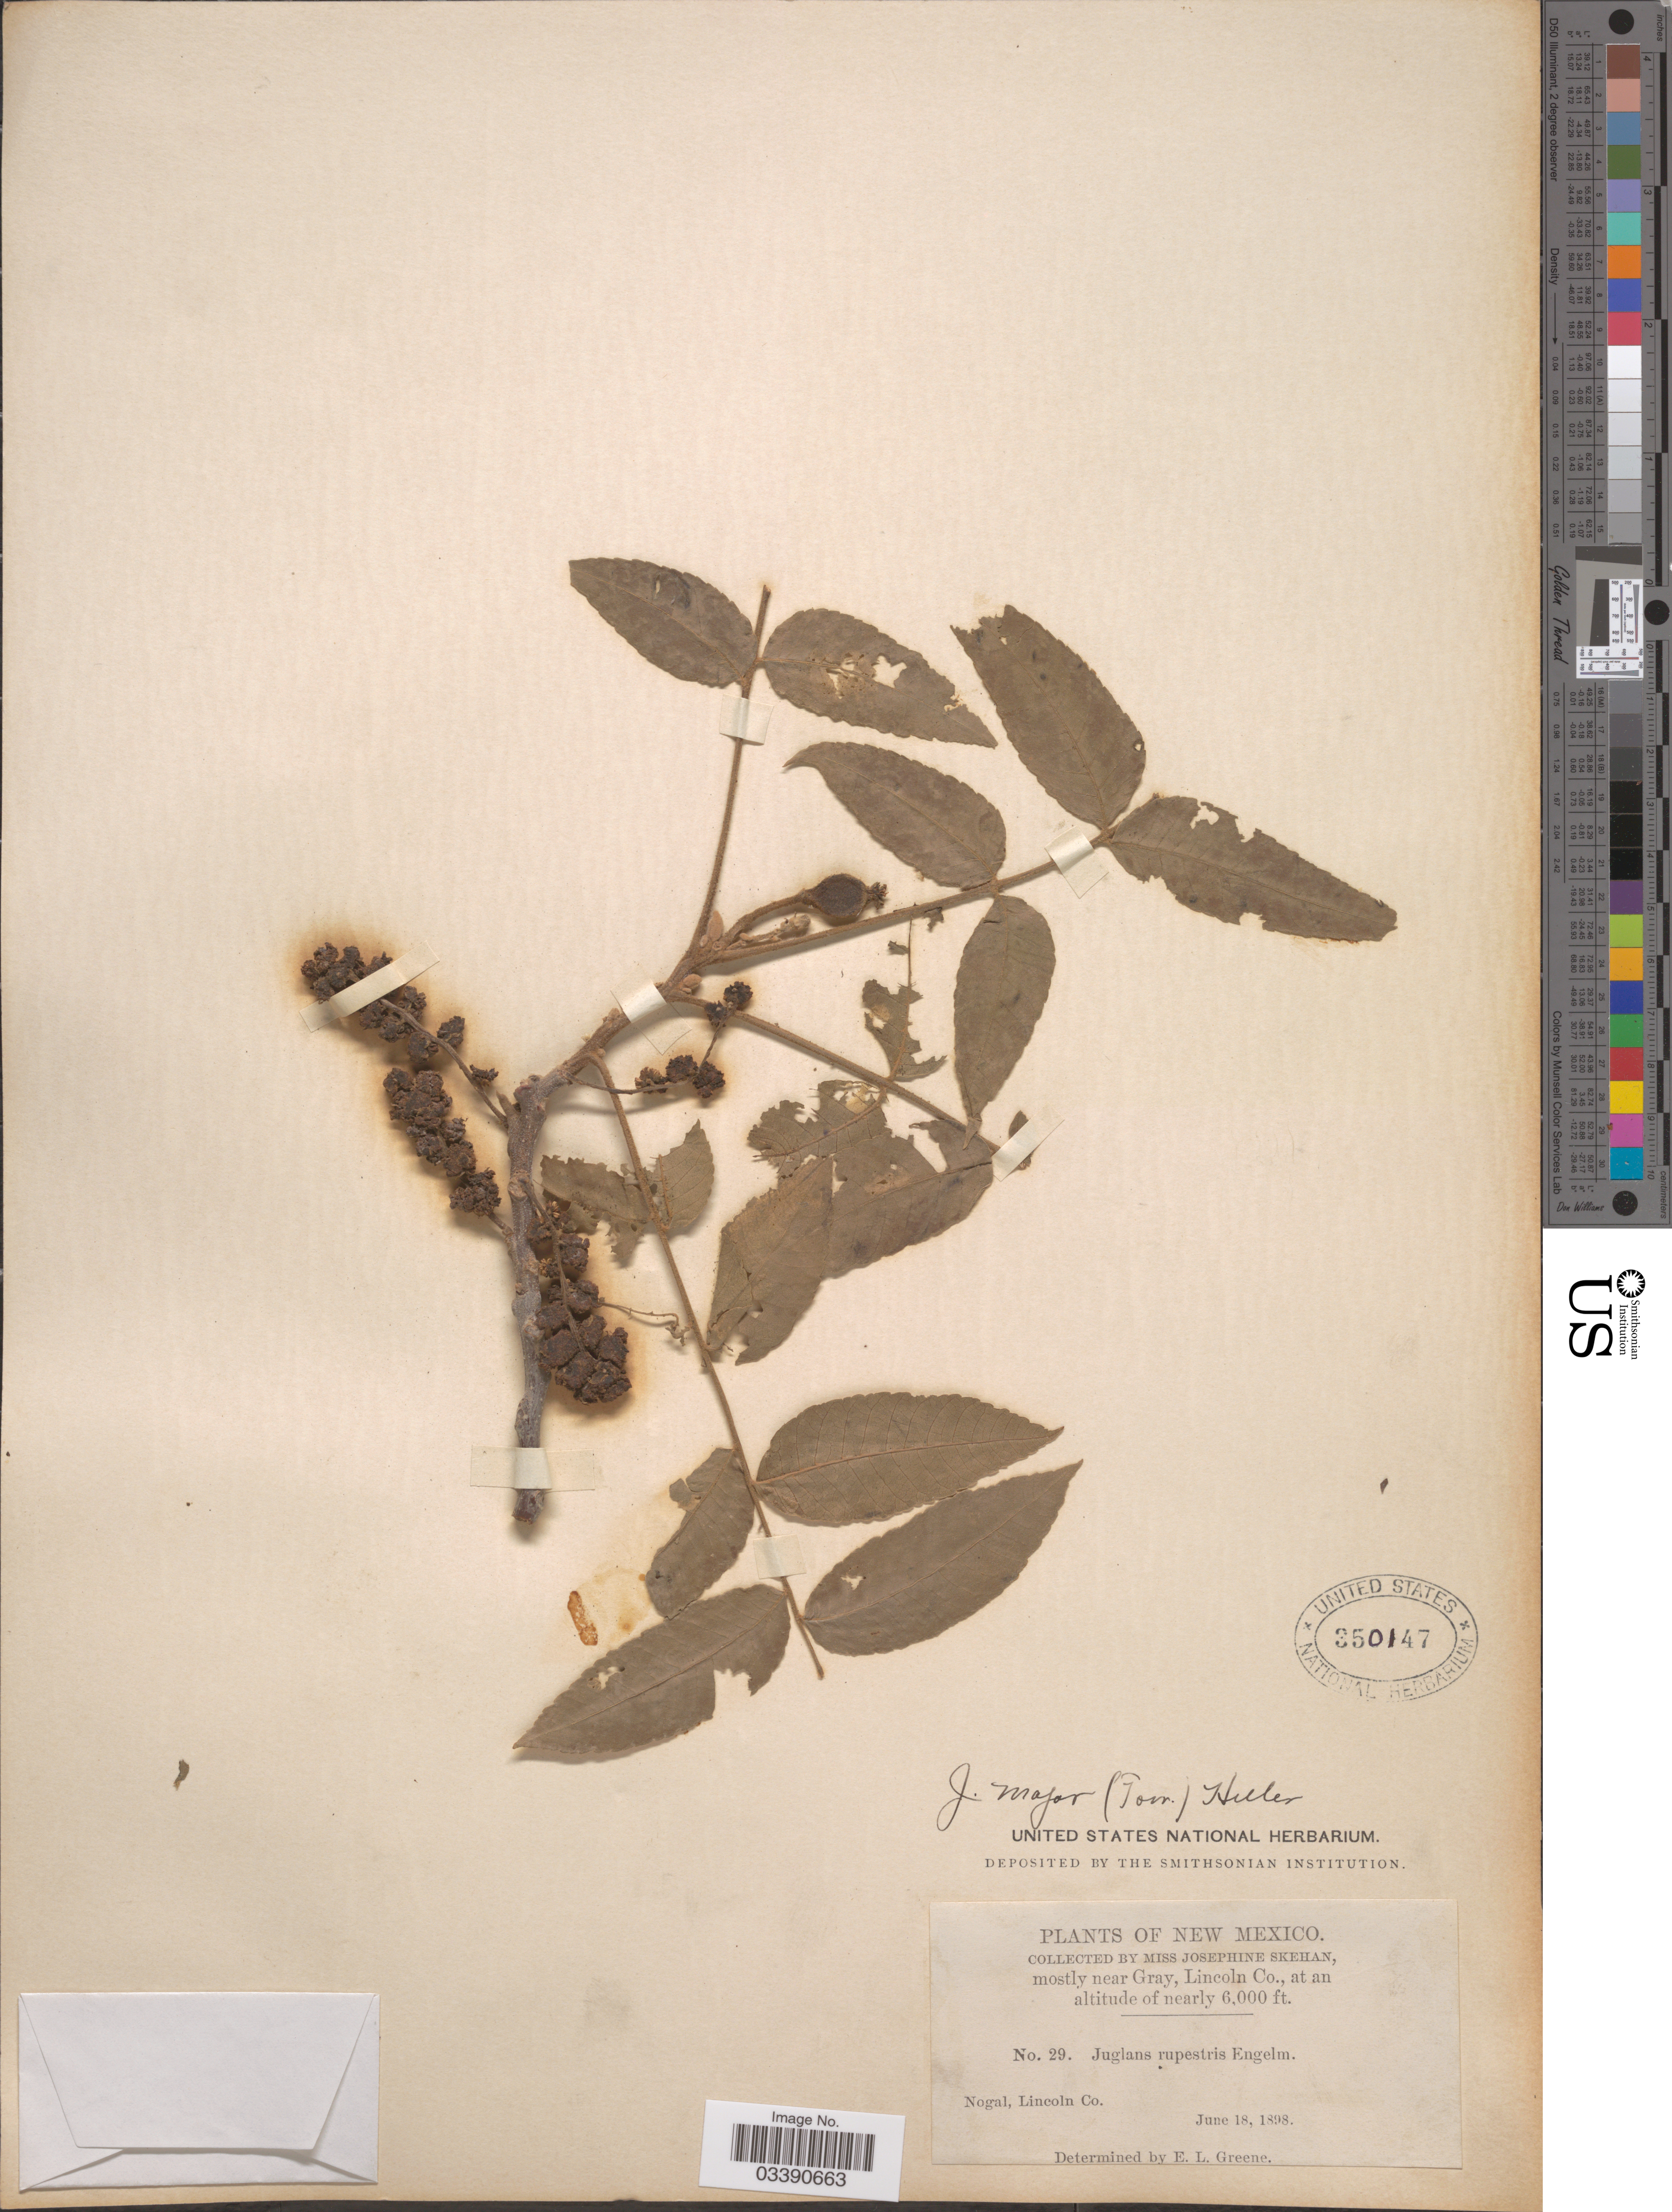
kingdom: Plantae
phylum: Tracheophyta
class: Magnoliopsida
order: Fagales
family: Juglandaceae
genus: Juglans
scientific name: Juglans major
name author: (Torr.) A. Heller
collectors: J. Skehan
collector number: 29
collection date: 1898-06-18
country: United States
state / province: New Mexico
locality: Mostly near Gray, Lincoln Co. Nogal.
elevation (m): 1829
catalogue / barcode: US 350147